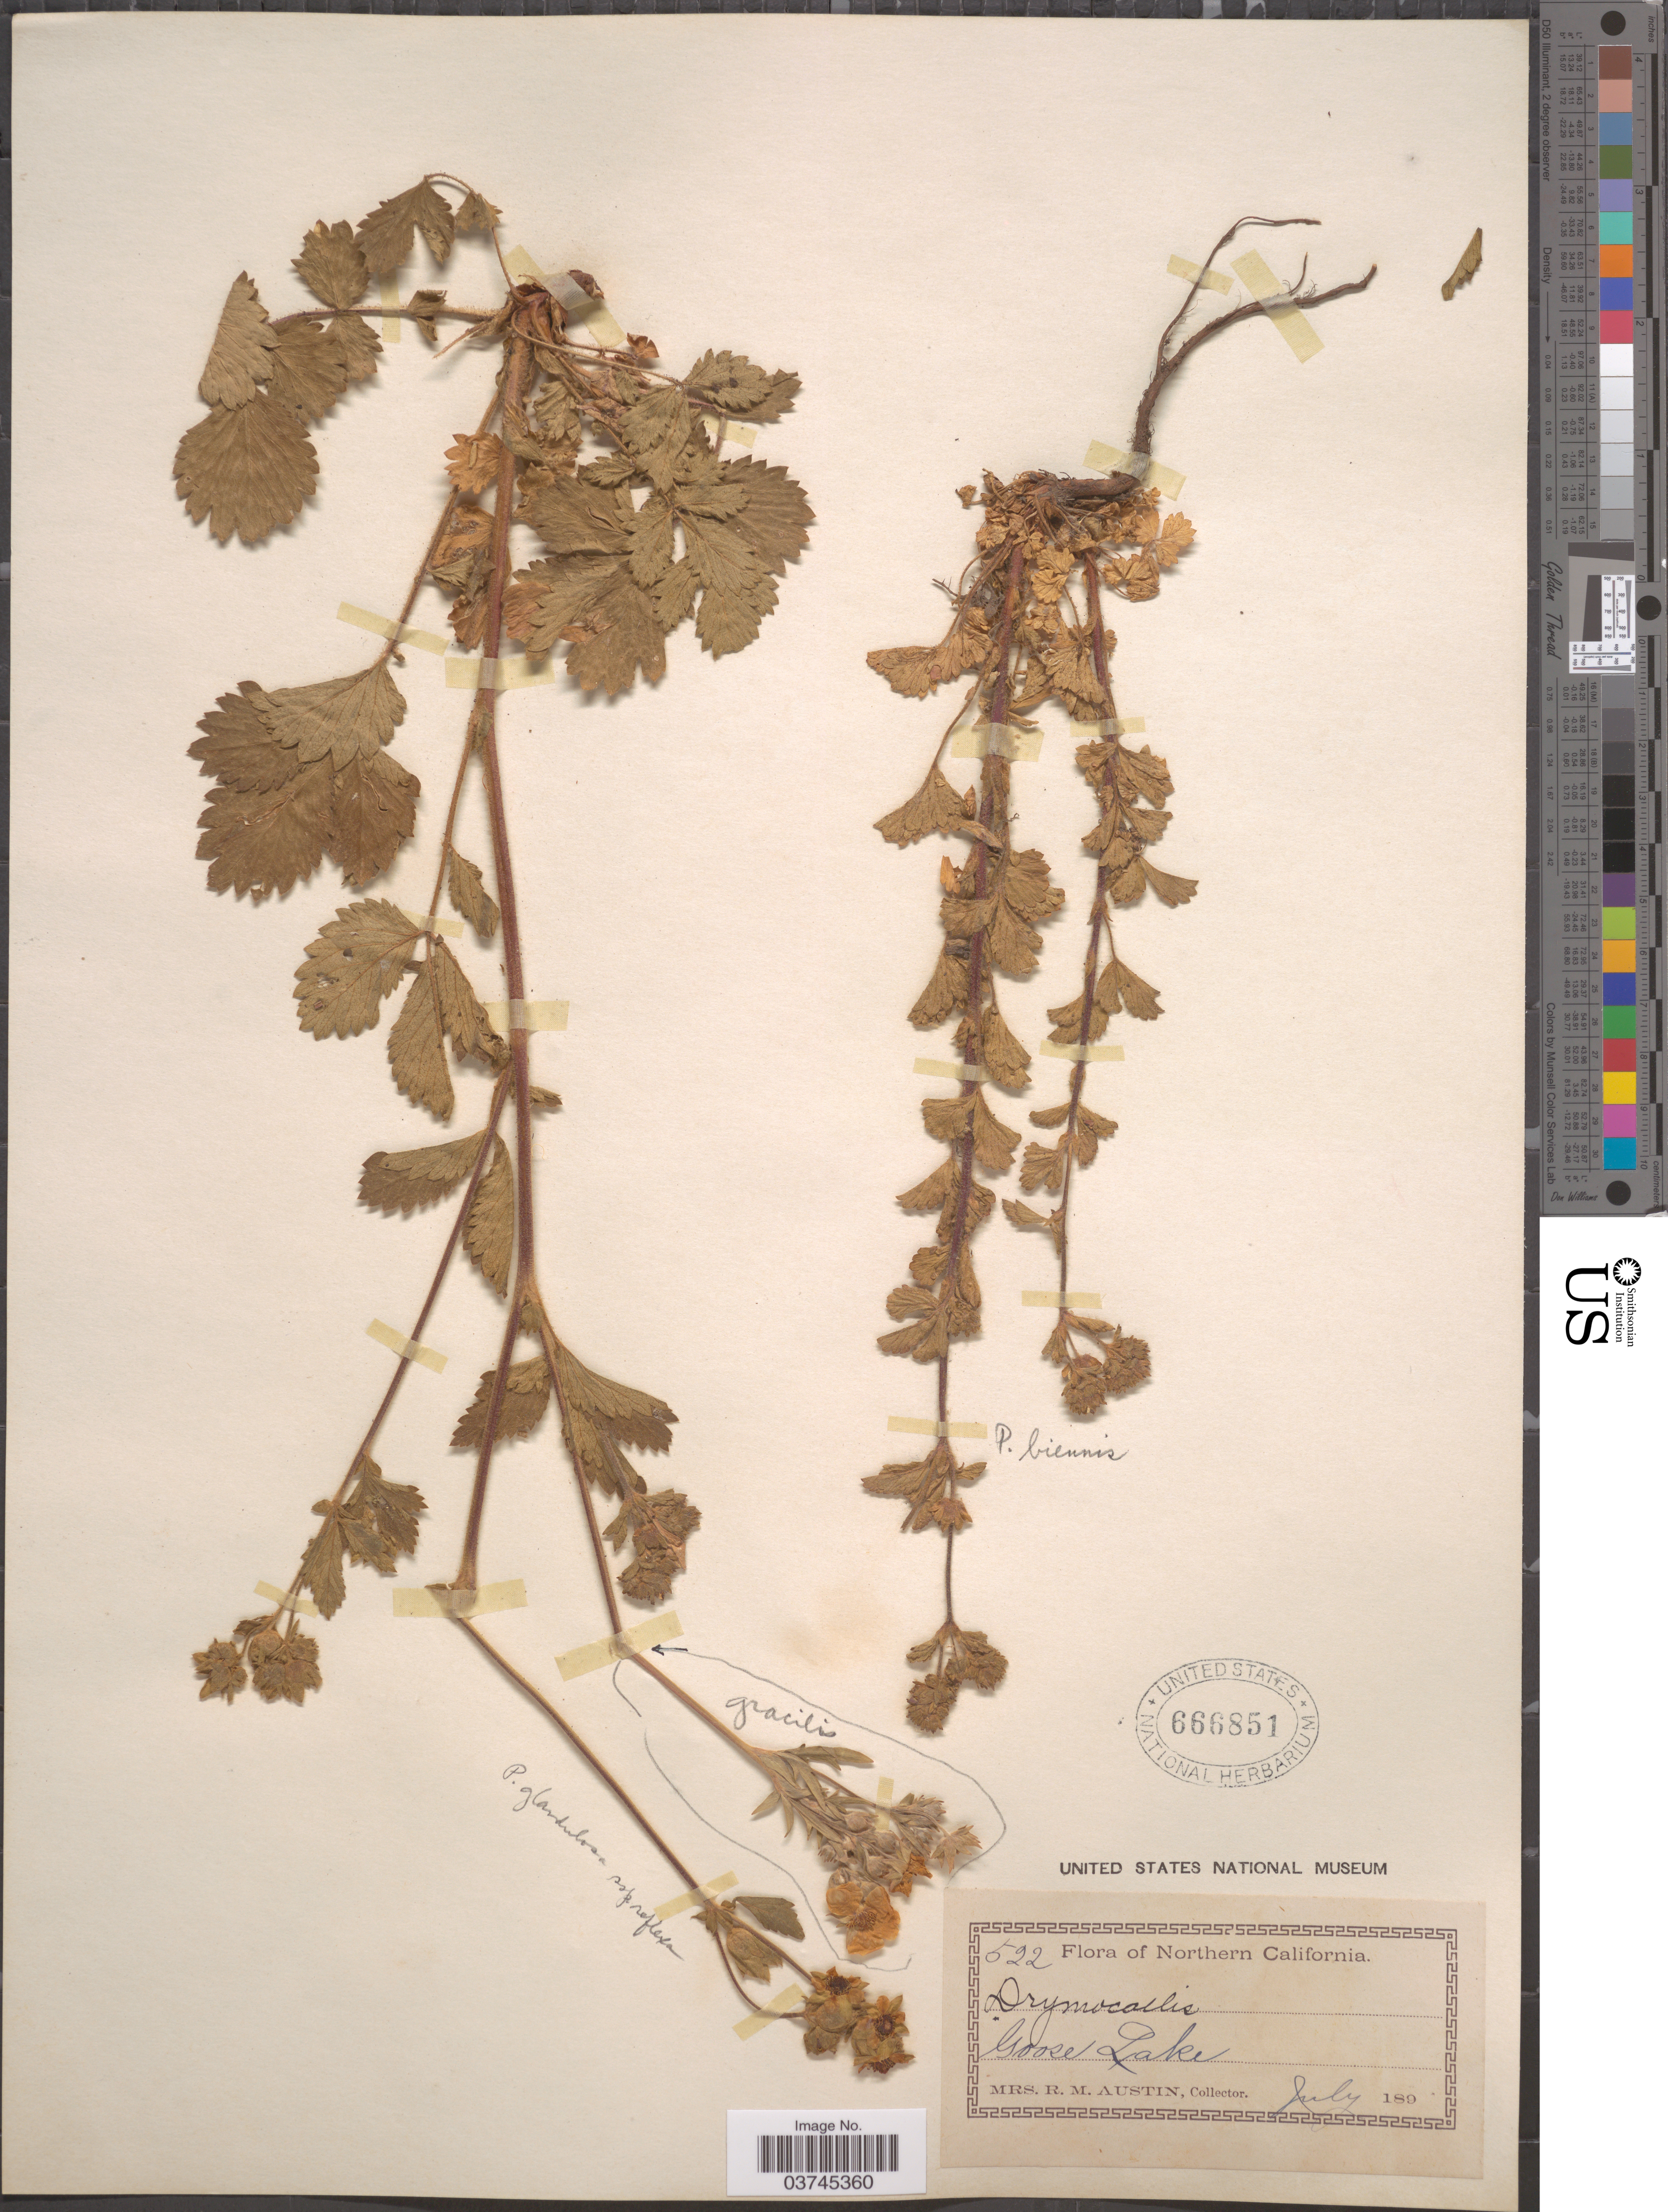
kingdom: Plantae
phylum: Tracheophyta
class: Magnoliopsida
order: Rosales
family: Rosaceae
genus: Drymocallis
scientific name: Drymocallis glandulosa subsp. reflexa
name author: (Greene) Soják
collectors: R. Austin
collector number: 522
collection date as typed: July 189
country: United States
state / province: California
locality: Northern California. Goose Lake.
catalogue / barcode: US 666851